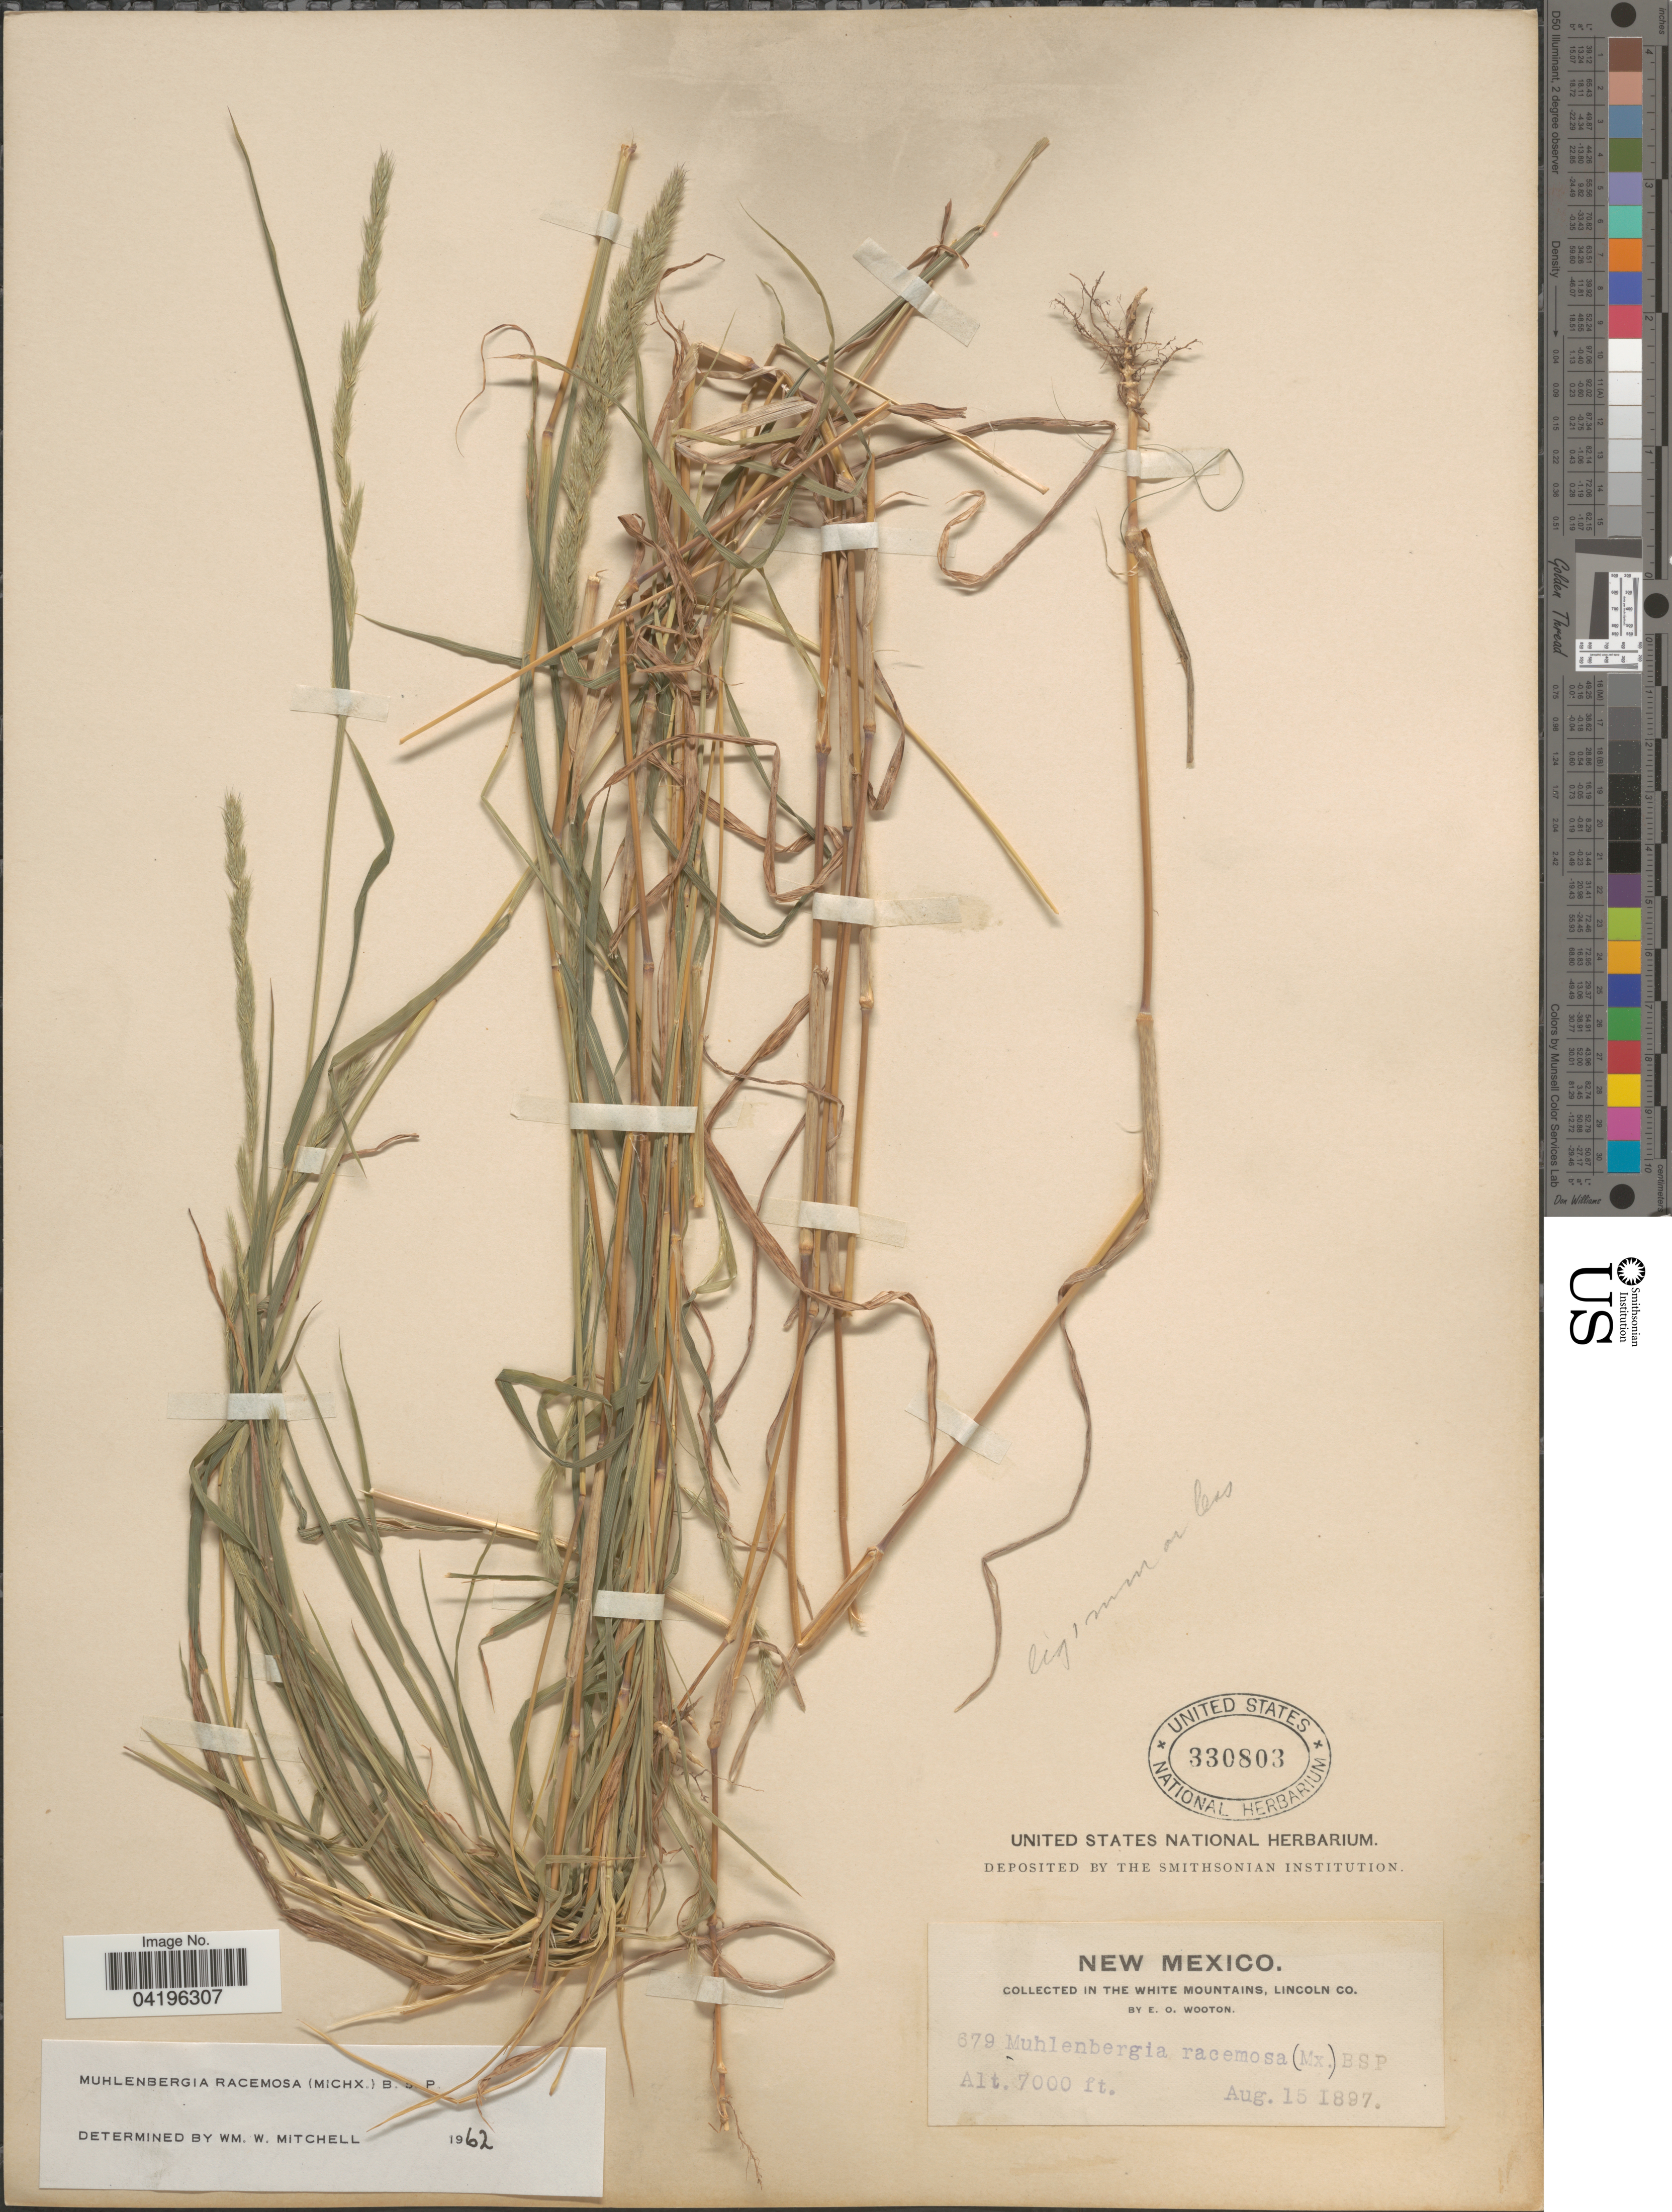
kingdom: Plantae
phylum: Tracheophyta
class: Liliopsida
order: Poales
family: Poaceae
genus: Muhlenbergia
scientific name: Muhlenbergia racemosa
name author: (Michx.) Britton et al.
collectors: E. O. Wooton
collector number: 679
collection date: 1897-08-15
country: United States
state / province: New Mexico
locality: In the White Mountains, Lincoln Co.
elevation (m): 2134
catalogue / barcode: US 330803